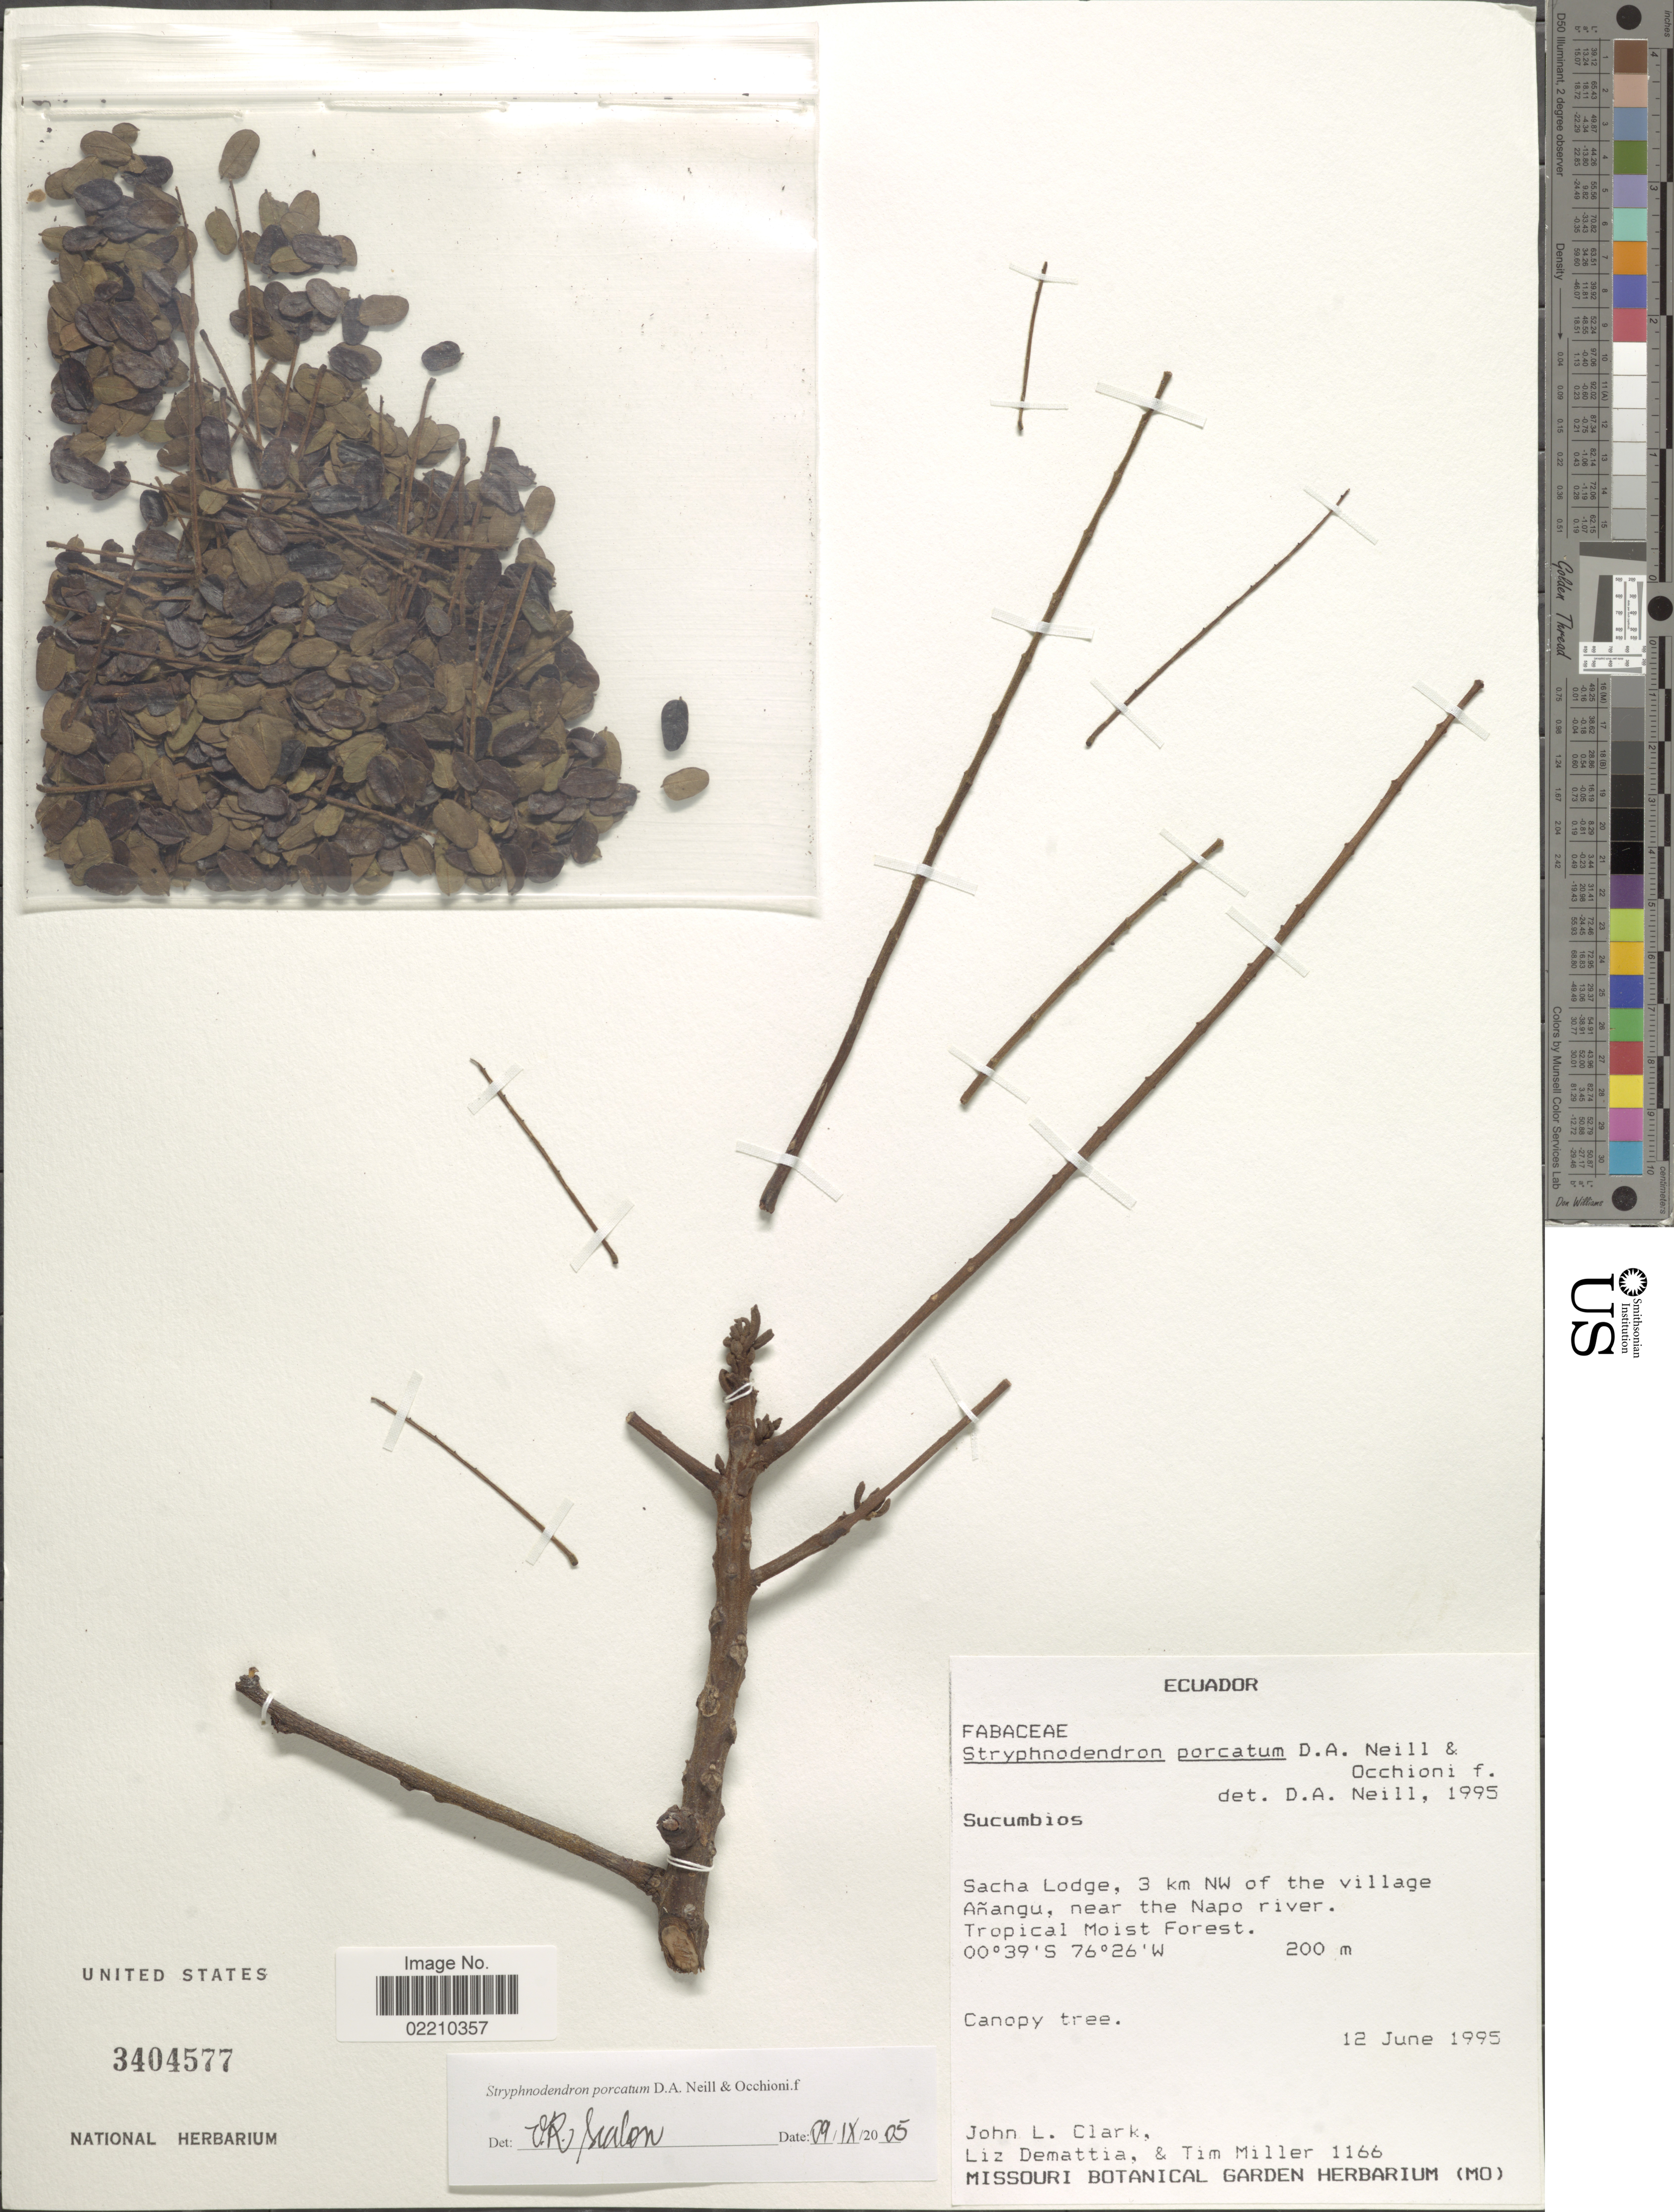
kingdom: Plantae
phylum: Tracheophyta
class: Magnoliopsida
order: Fabales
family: Fabaceae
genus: Stryphnodendron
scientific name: Stryphnodendron porcatum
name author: D.A. Neill & Occhioni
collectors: J. L. Clark, L. Demattia & T. Miller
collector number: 1166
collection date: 1995-06-12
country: Ecuador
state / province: Sucumbíos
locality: Sacha Lodge, 3 km NW of the village Añangu, near the Napo Forest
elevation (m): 200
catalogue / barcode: US 3404577